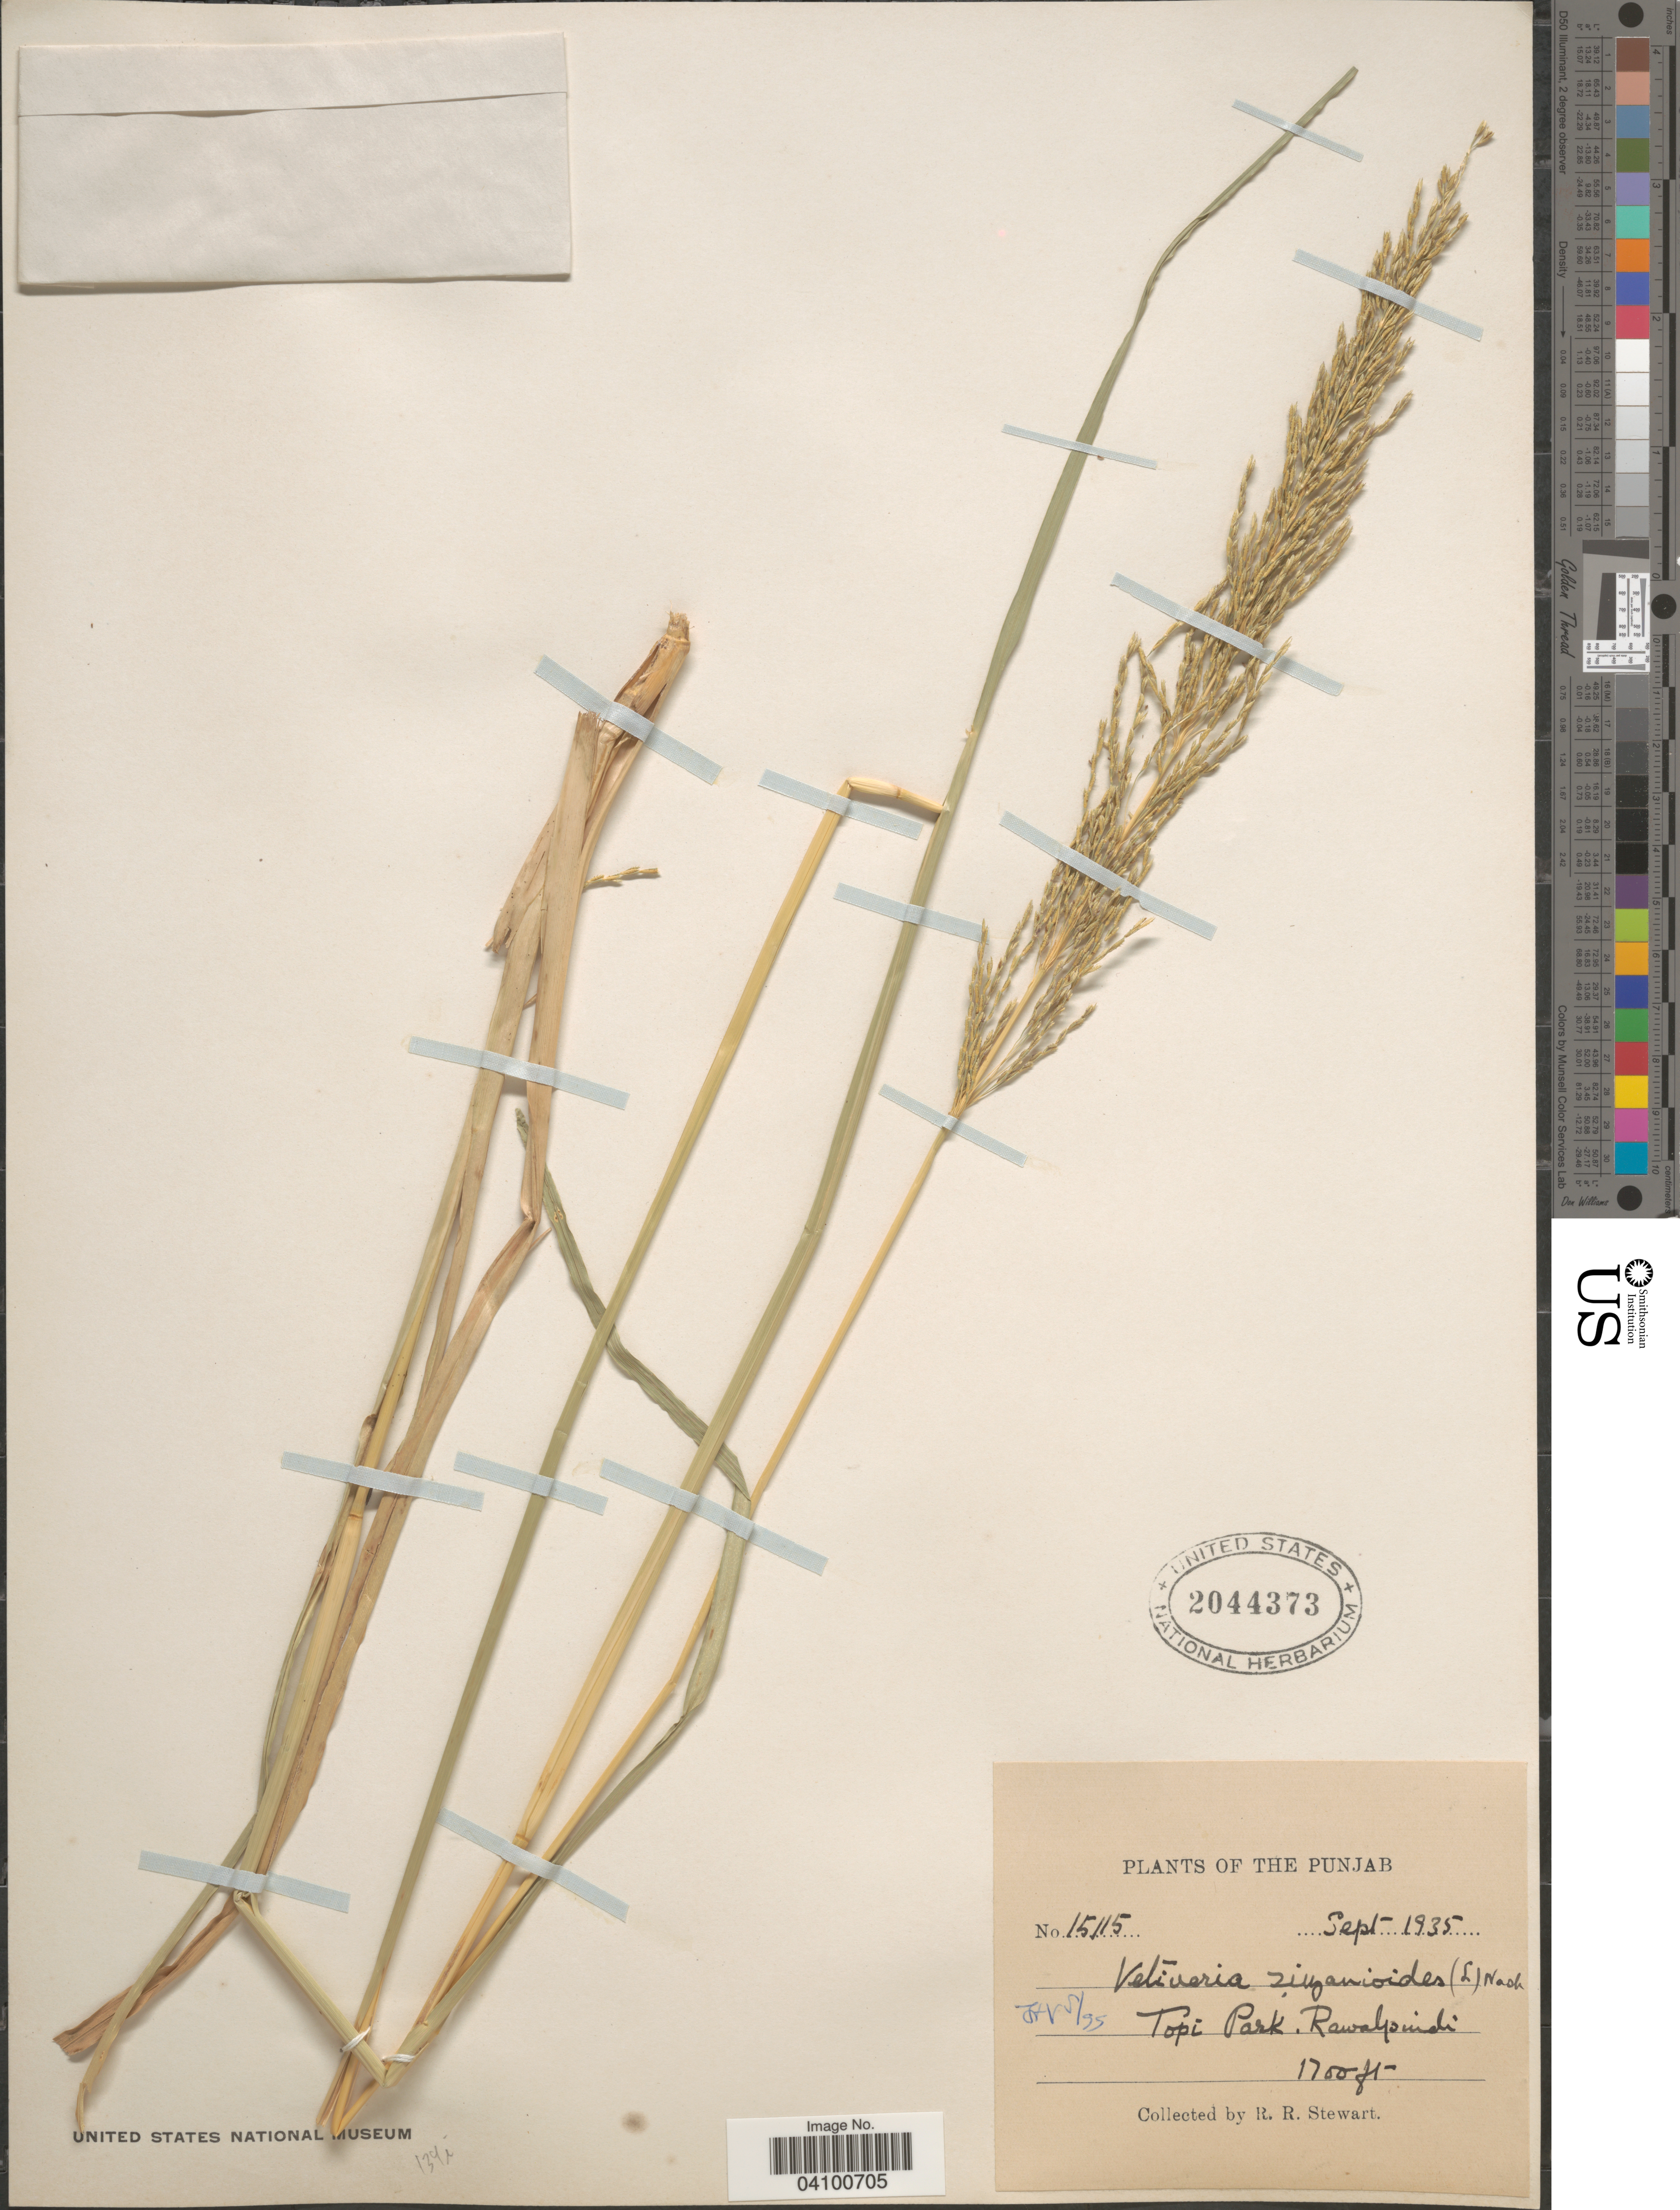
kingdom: Plantae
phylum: Tracheophyta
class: Liliopsida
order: Poales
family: Poaceae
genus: Chrysopogon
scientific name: Chrysopogon zizanioides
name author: (L.) Roberty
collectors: R. Stewart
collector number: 15115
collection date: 1935-09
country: India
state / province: Punjab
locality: Topi Park. Rawalpindi.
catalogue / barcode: US 2044373